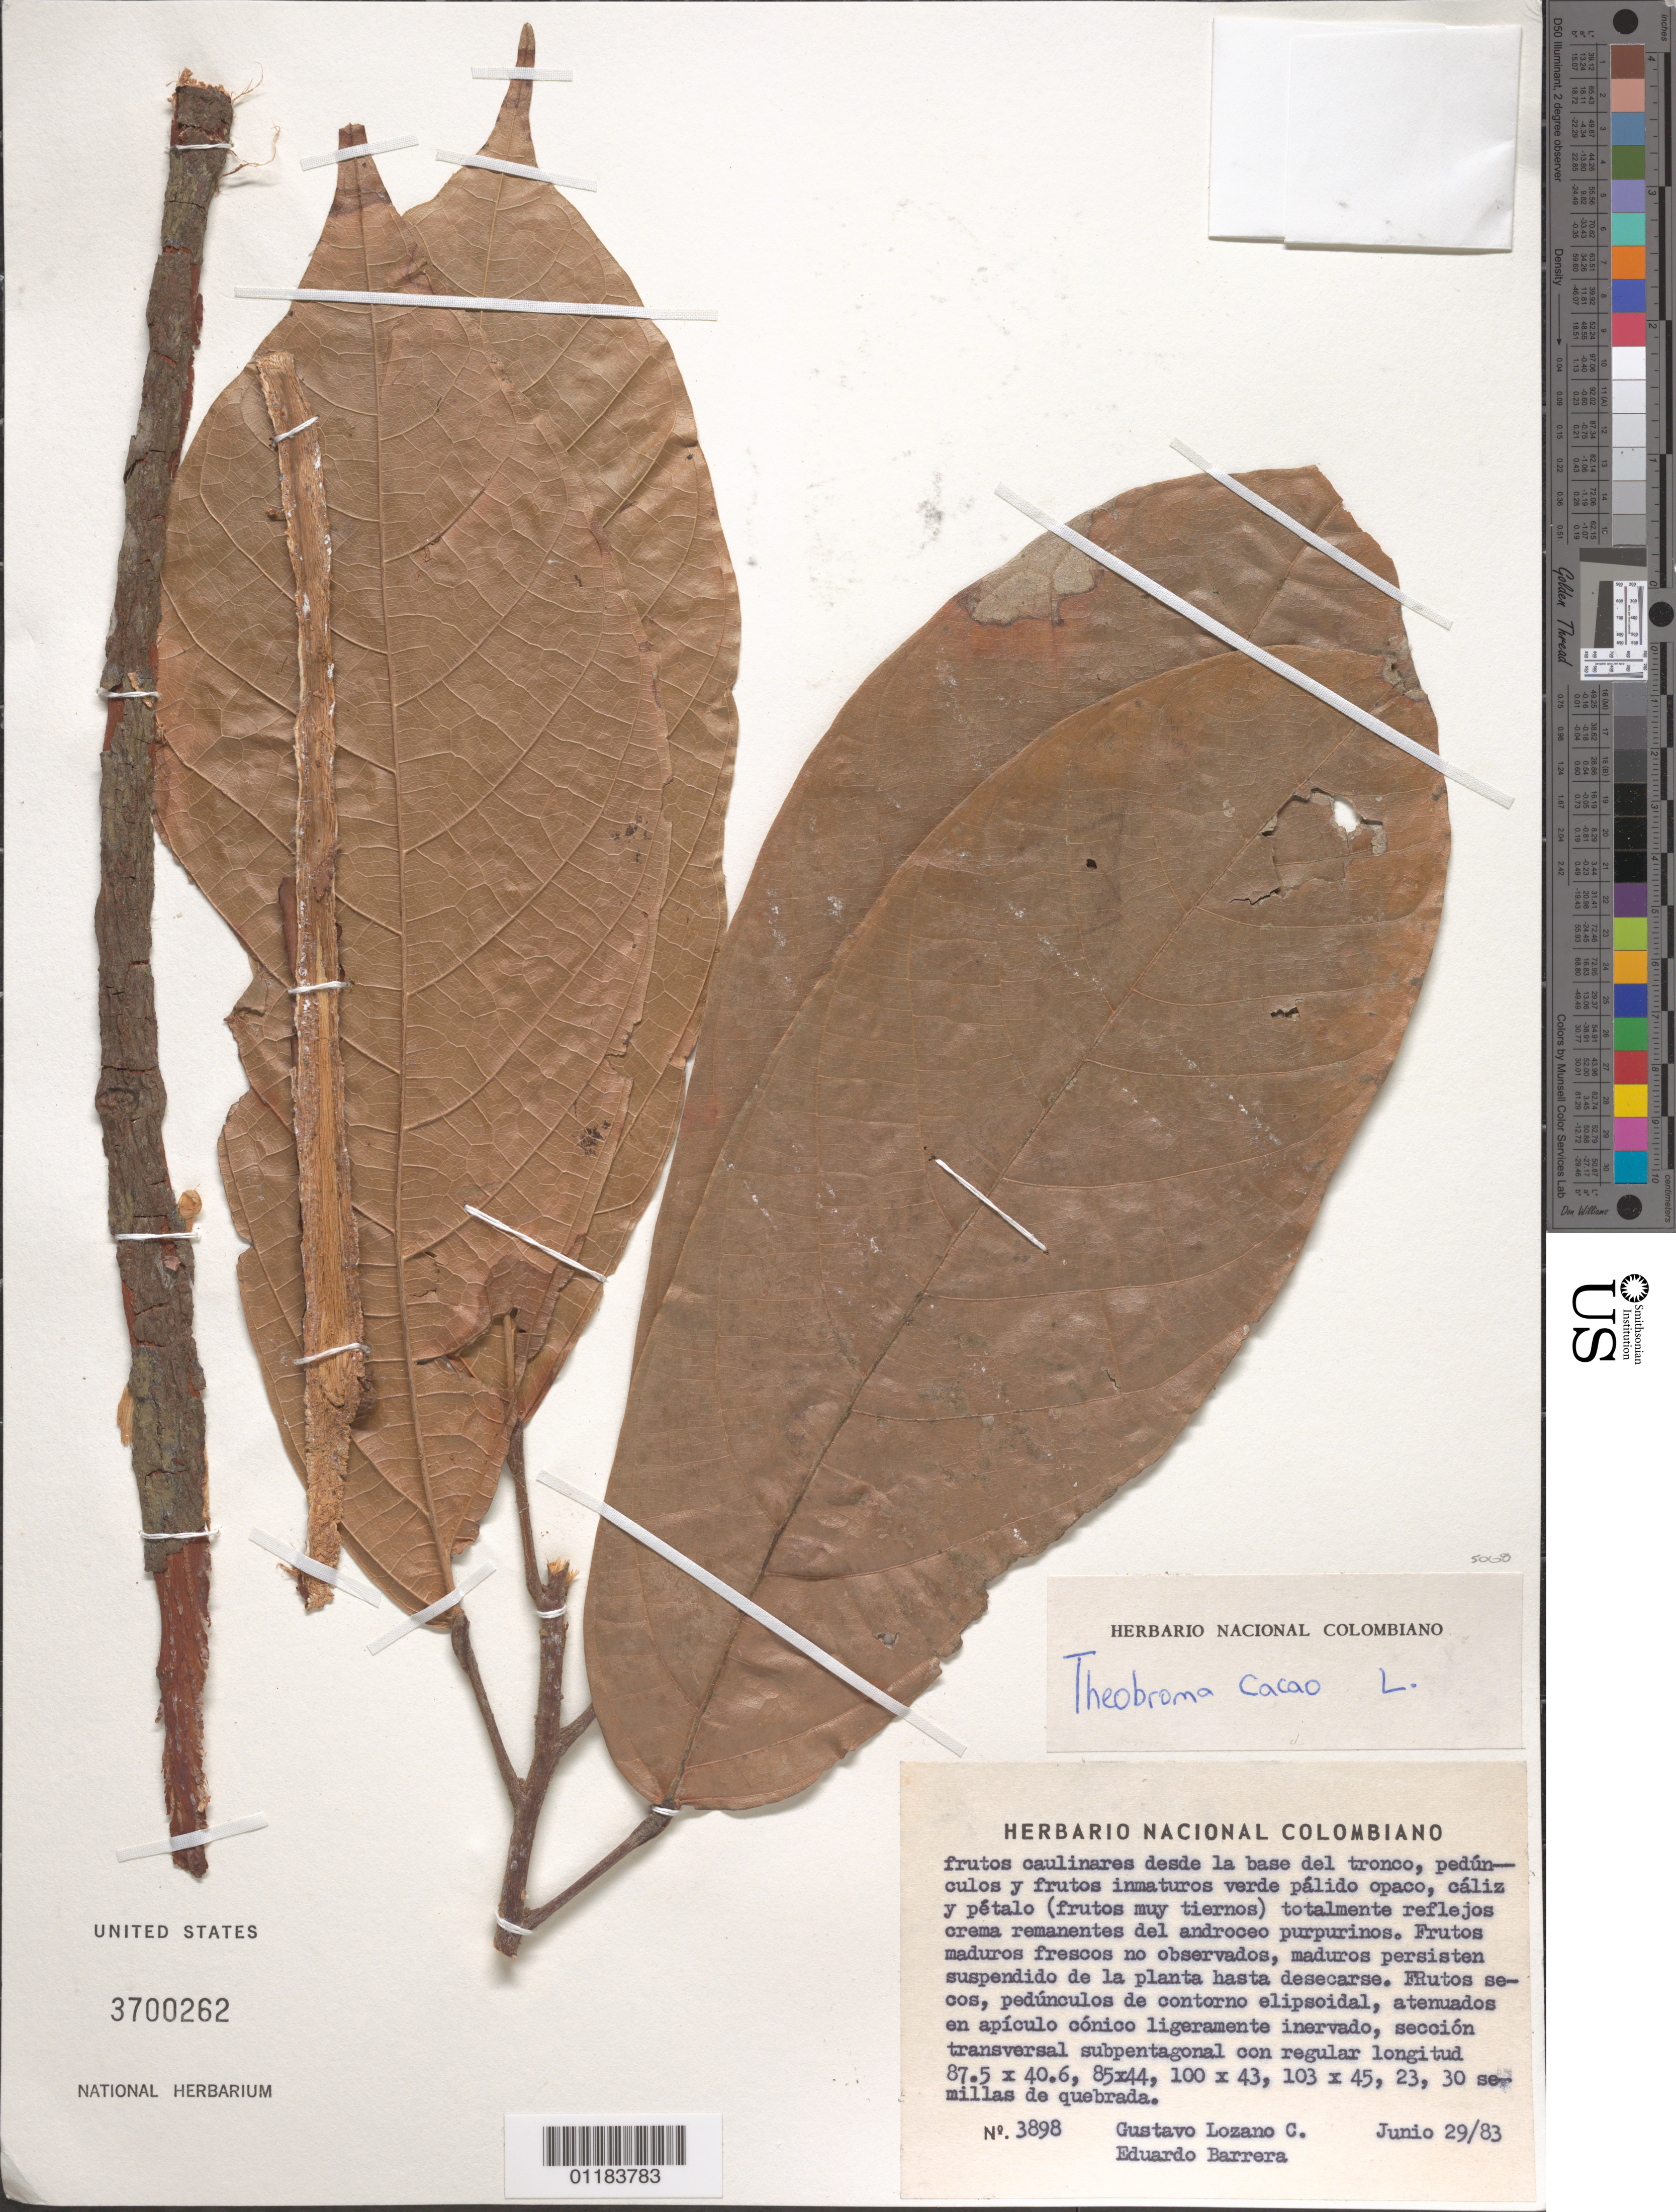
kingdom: Plantae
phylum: Tracheophyta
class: Magnoliopsida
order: Malvales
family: Malvaceae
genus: Theobroma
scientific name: Theobroma cacao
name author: L.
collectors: G. Lozano-Contreras & E. Barrera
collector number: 3898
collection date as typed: Junio 29/83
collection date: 1983-06-29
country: Colombia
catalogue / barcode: US 3700262